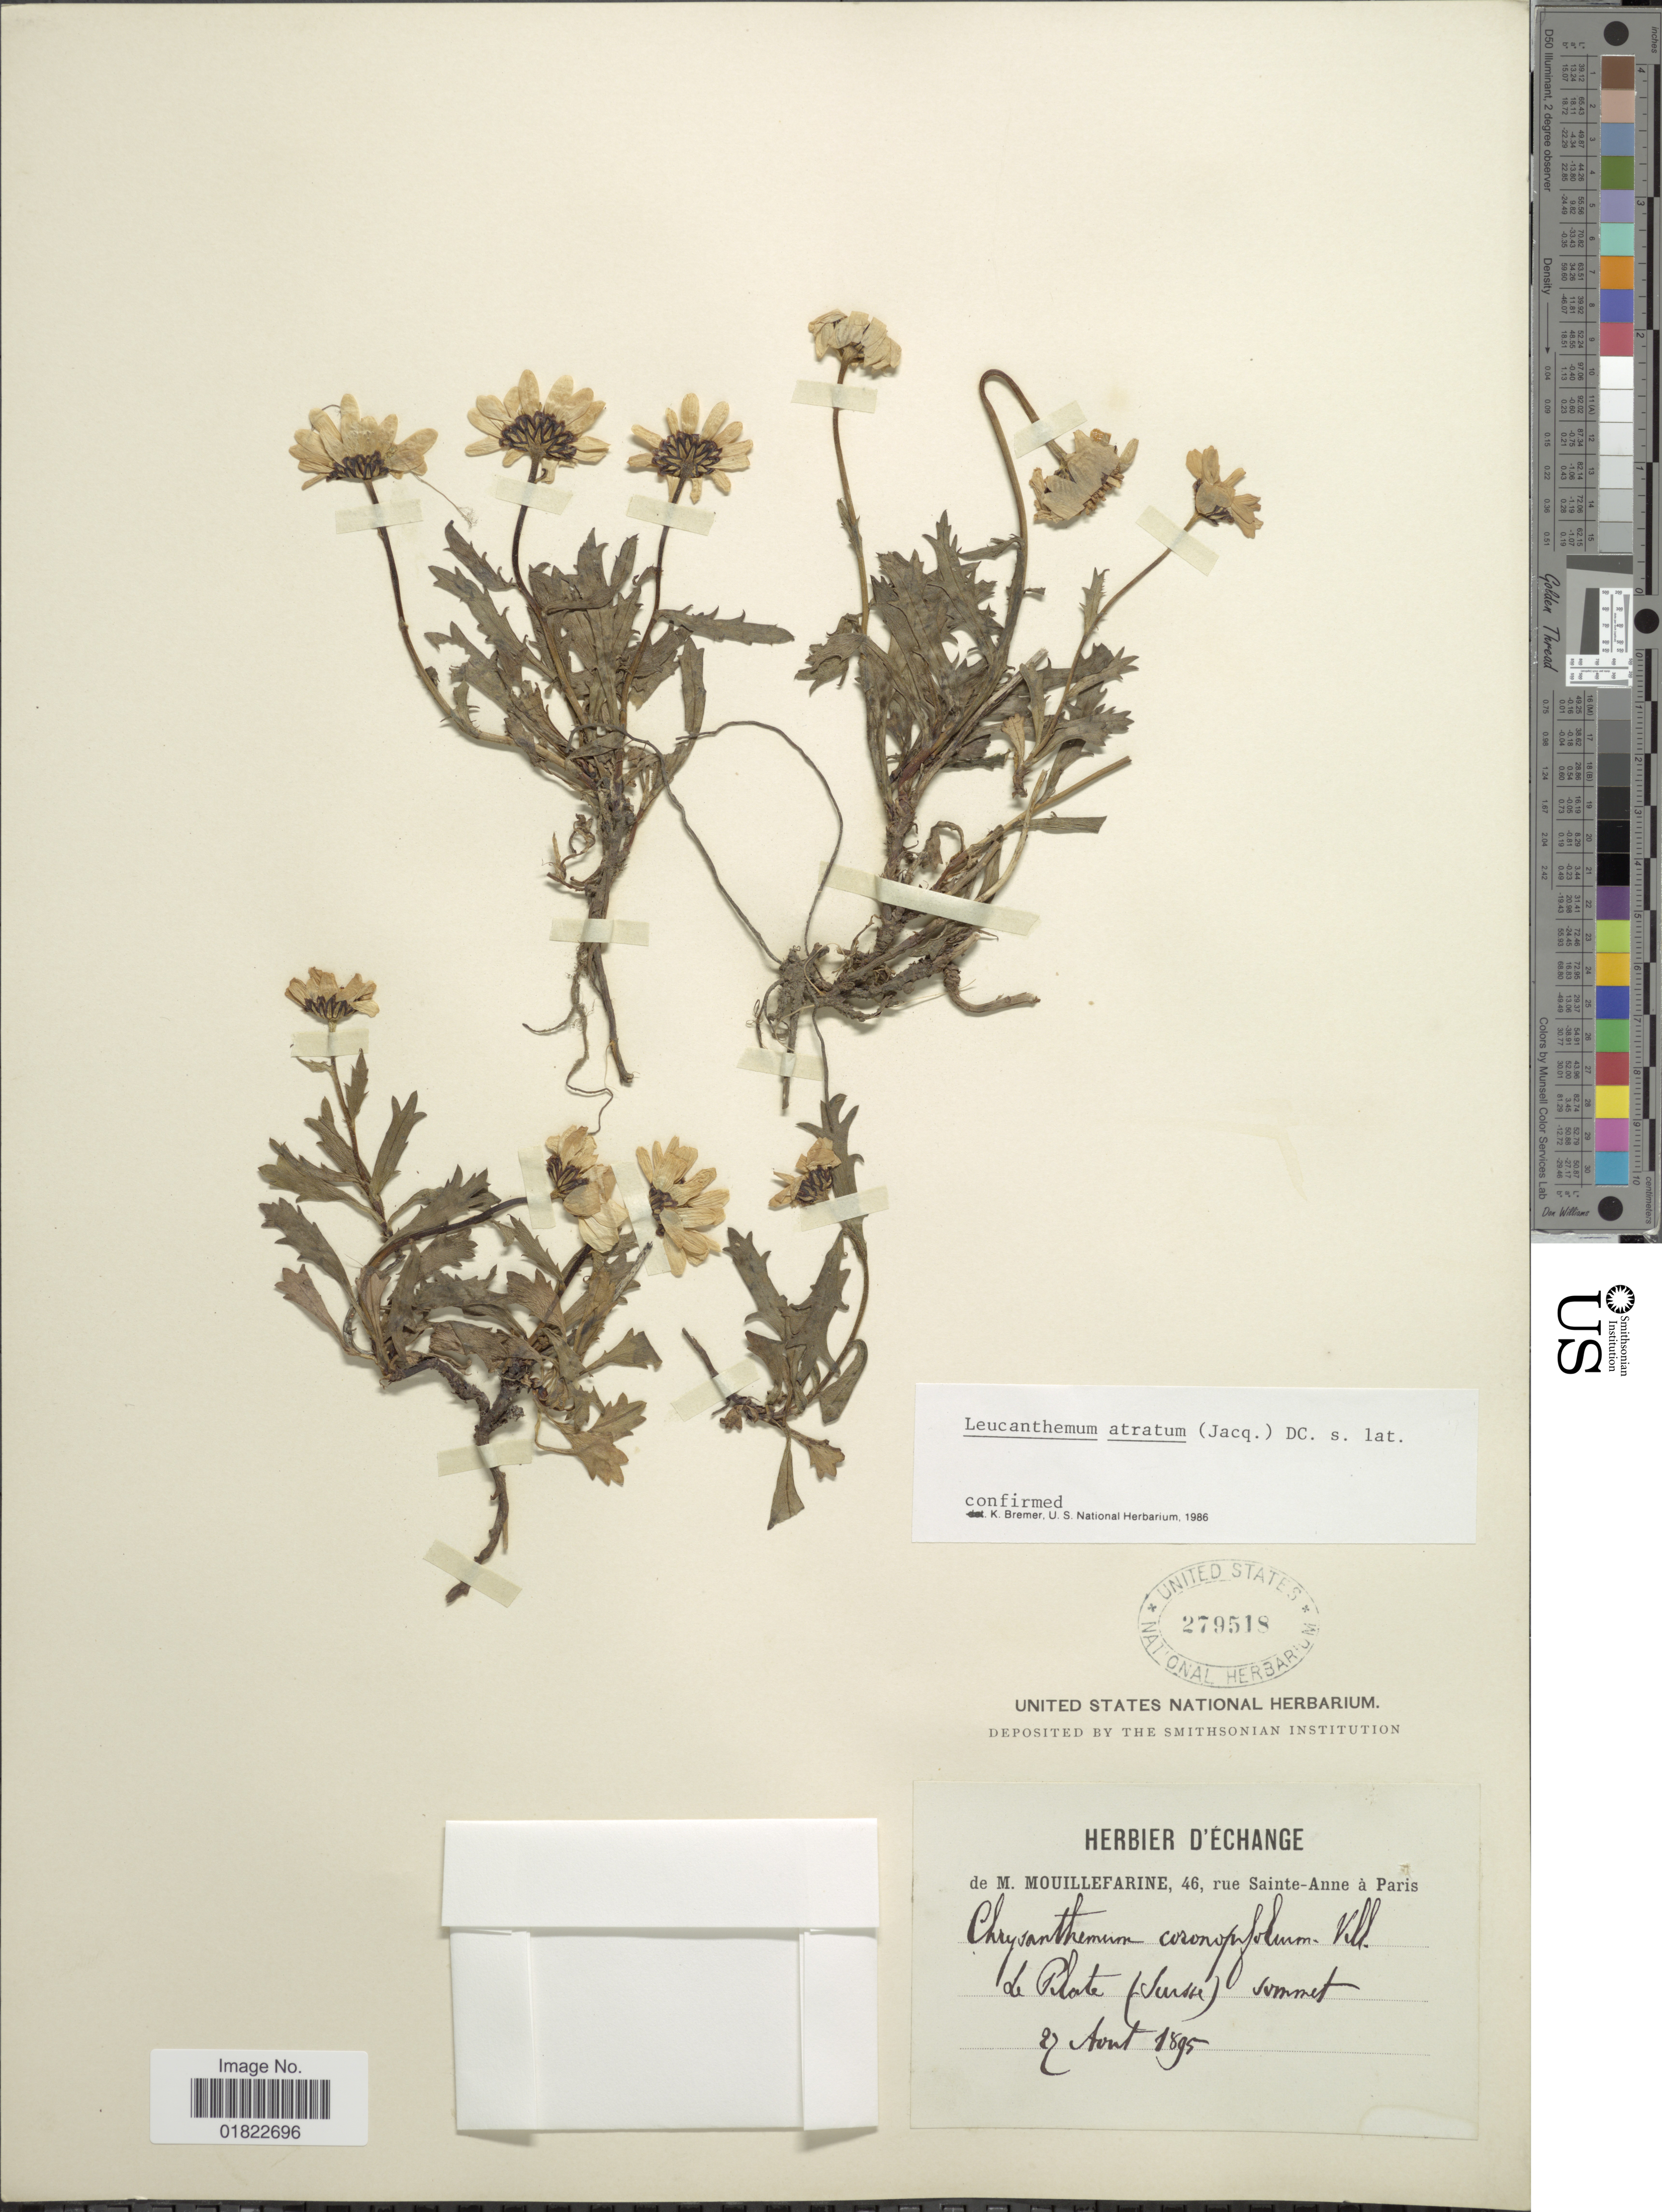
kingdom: Plantae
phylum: Tracheophyta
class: Magnoliopsida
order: Asterales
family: Asteraceae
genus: Leucanthemum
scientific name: Leucanthemum atratum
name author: (Jacq.) DC.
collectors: M. De Mouillefarine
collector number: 46?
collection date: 1895-08-27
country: Switzerland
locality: Le Plate (Suisse) sommet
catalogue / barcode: US 279518